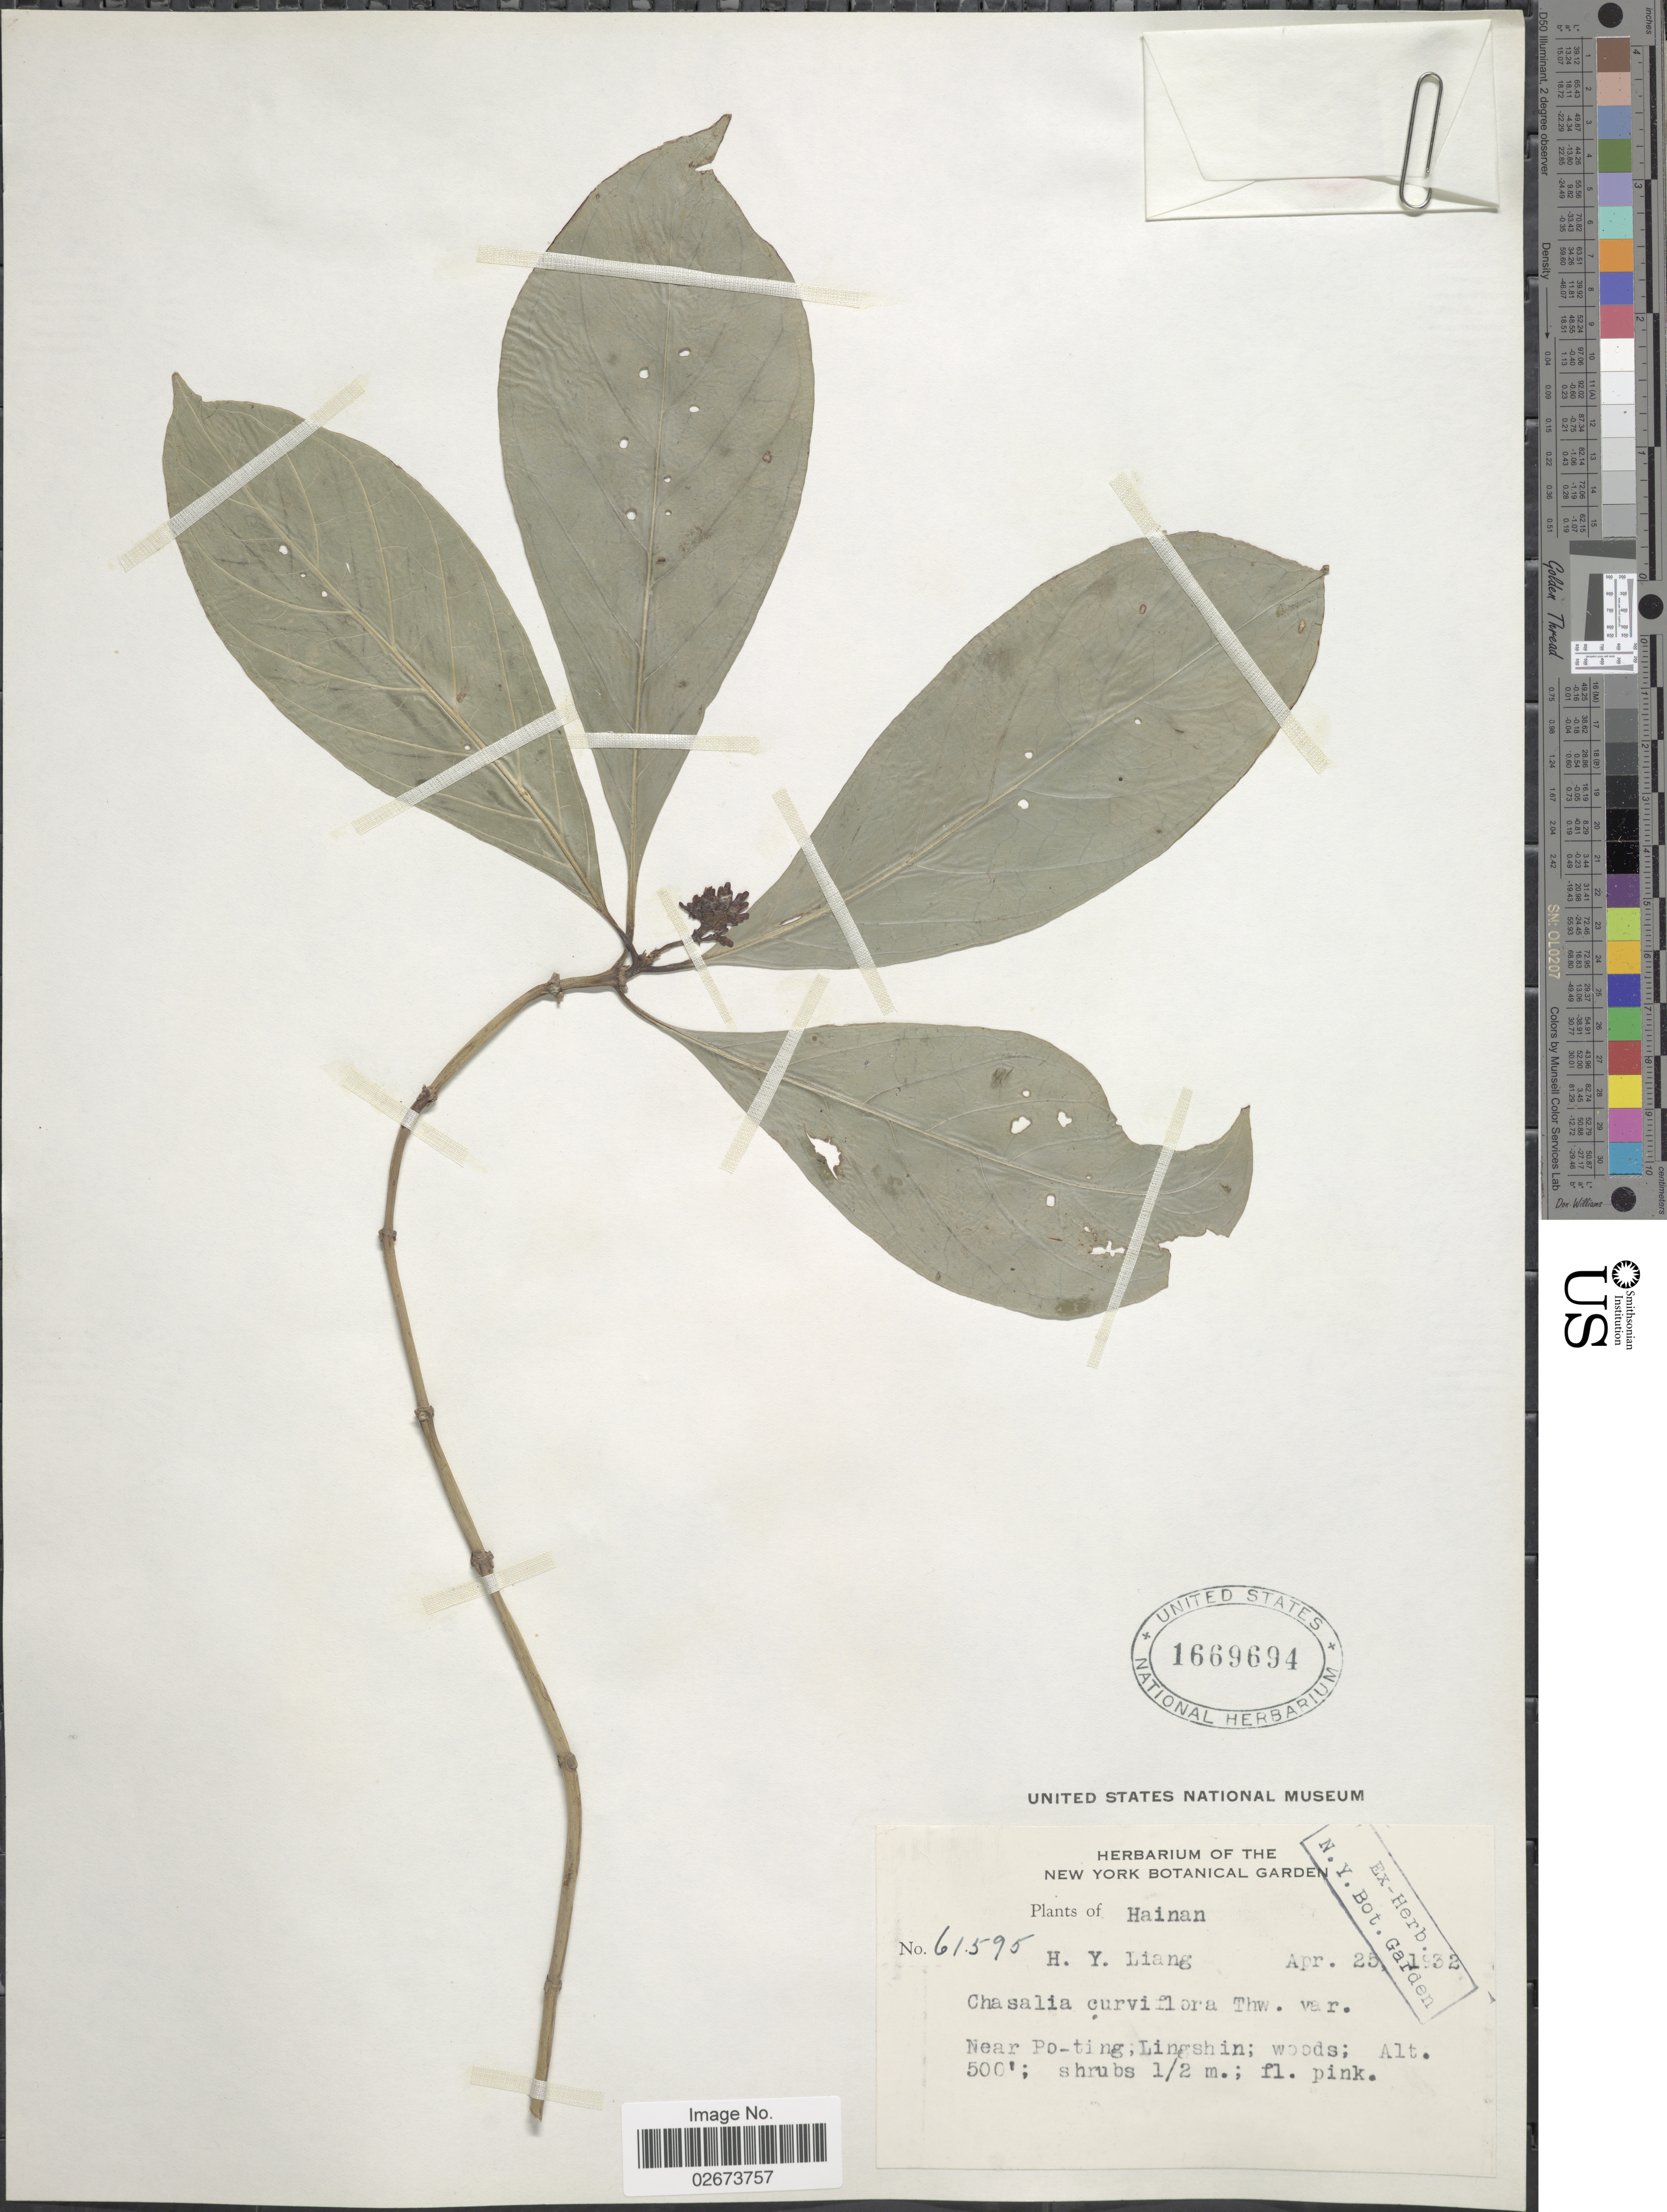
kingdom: Plantae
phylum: Tracheophyta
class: Magnoliopsida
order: Gentianales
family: Rubiaceae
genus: Chassalia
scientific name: Chassalia curviflora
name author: (Wall.) Thwaites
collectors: H. Y. Liang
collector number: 61595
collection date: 1932-04-25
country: China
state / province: Hainan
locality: Near Po-ting; Lingshin; woods.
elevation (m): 152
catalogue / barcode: US 1669694